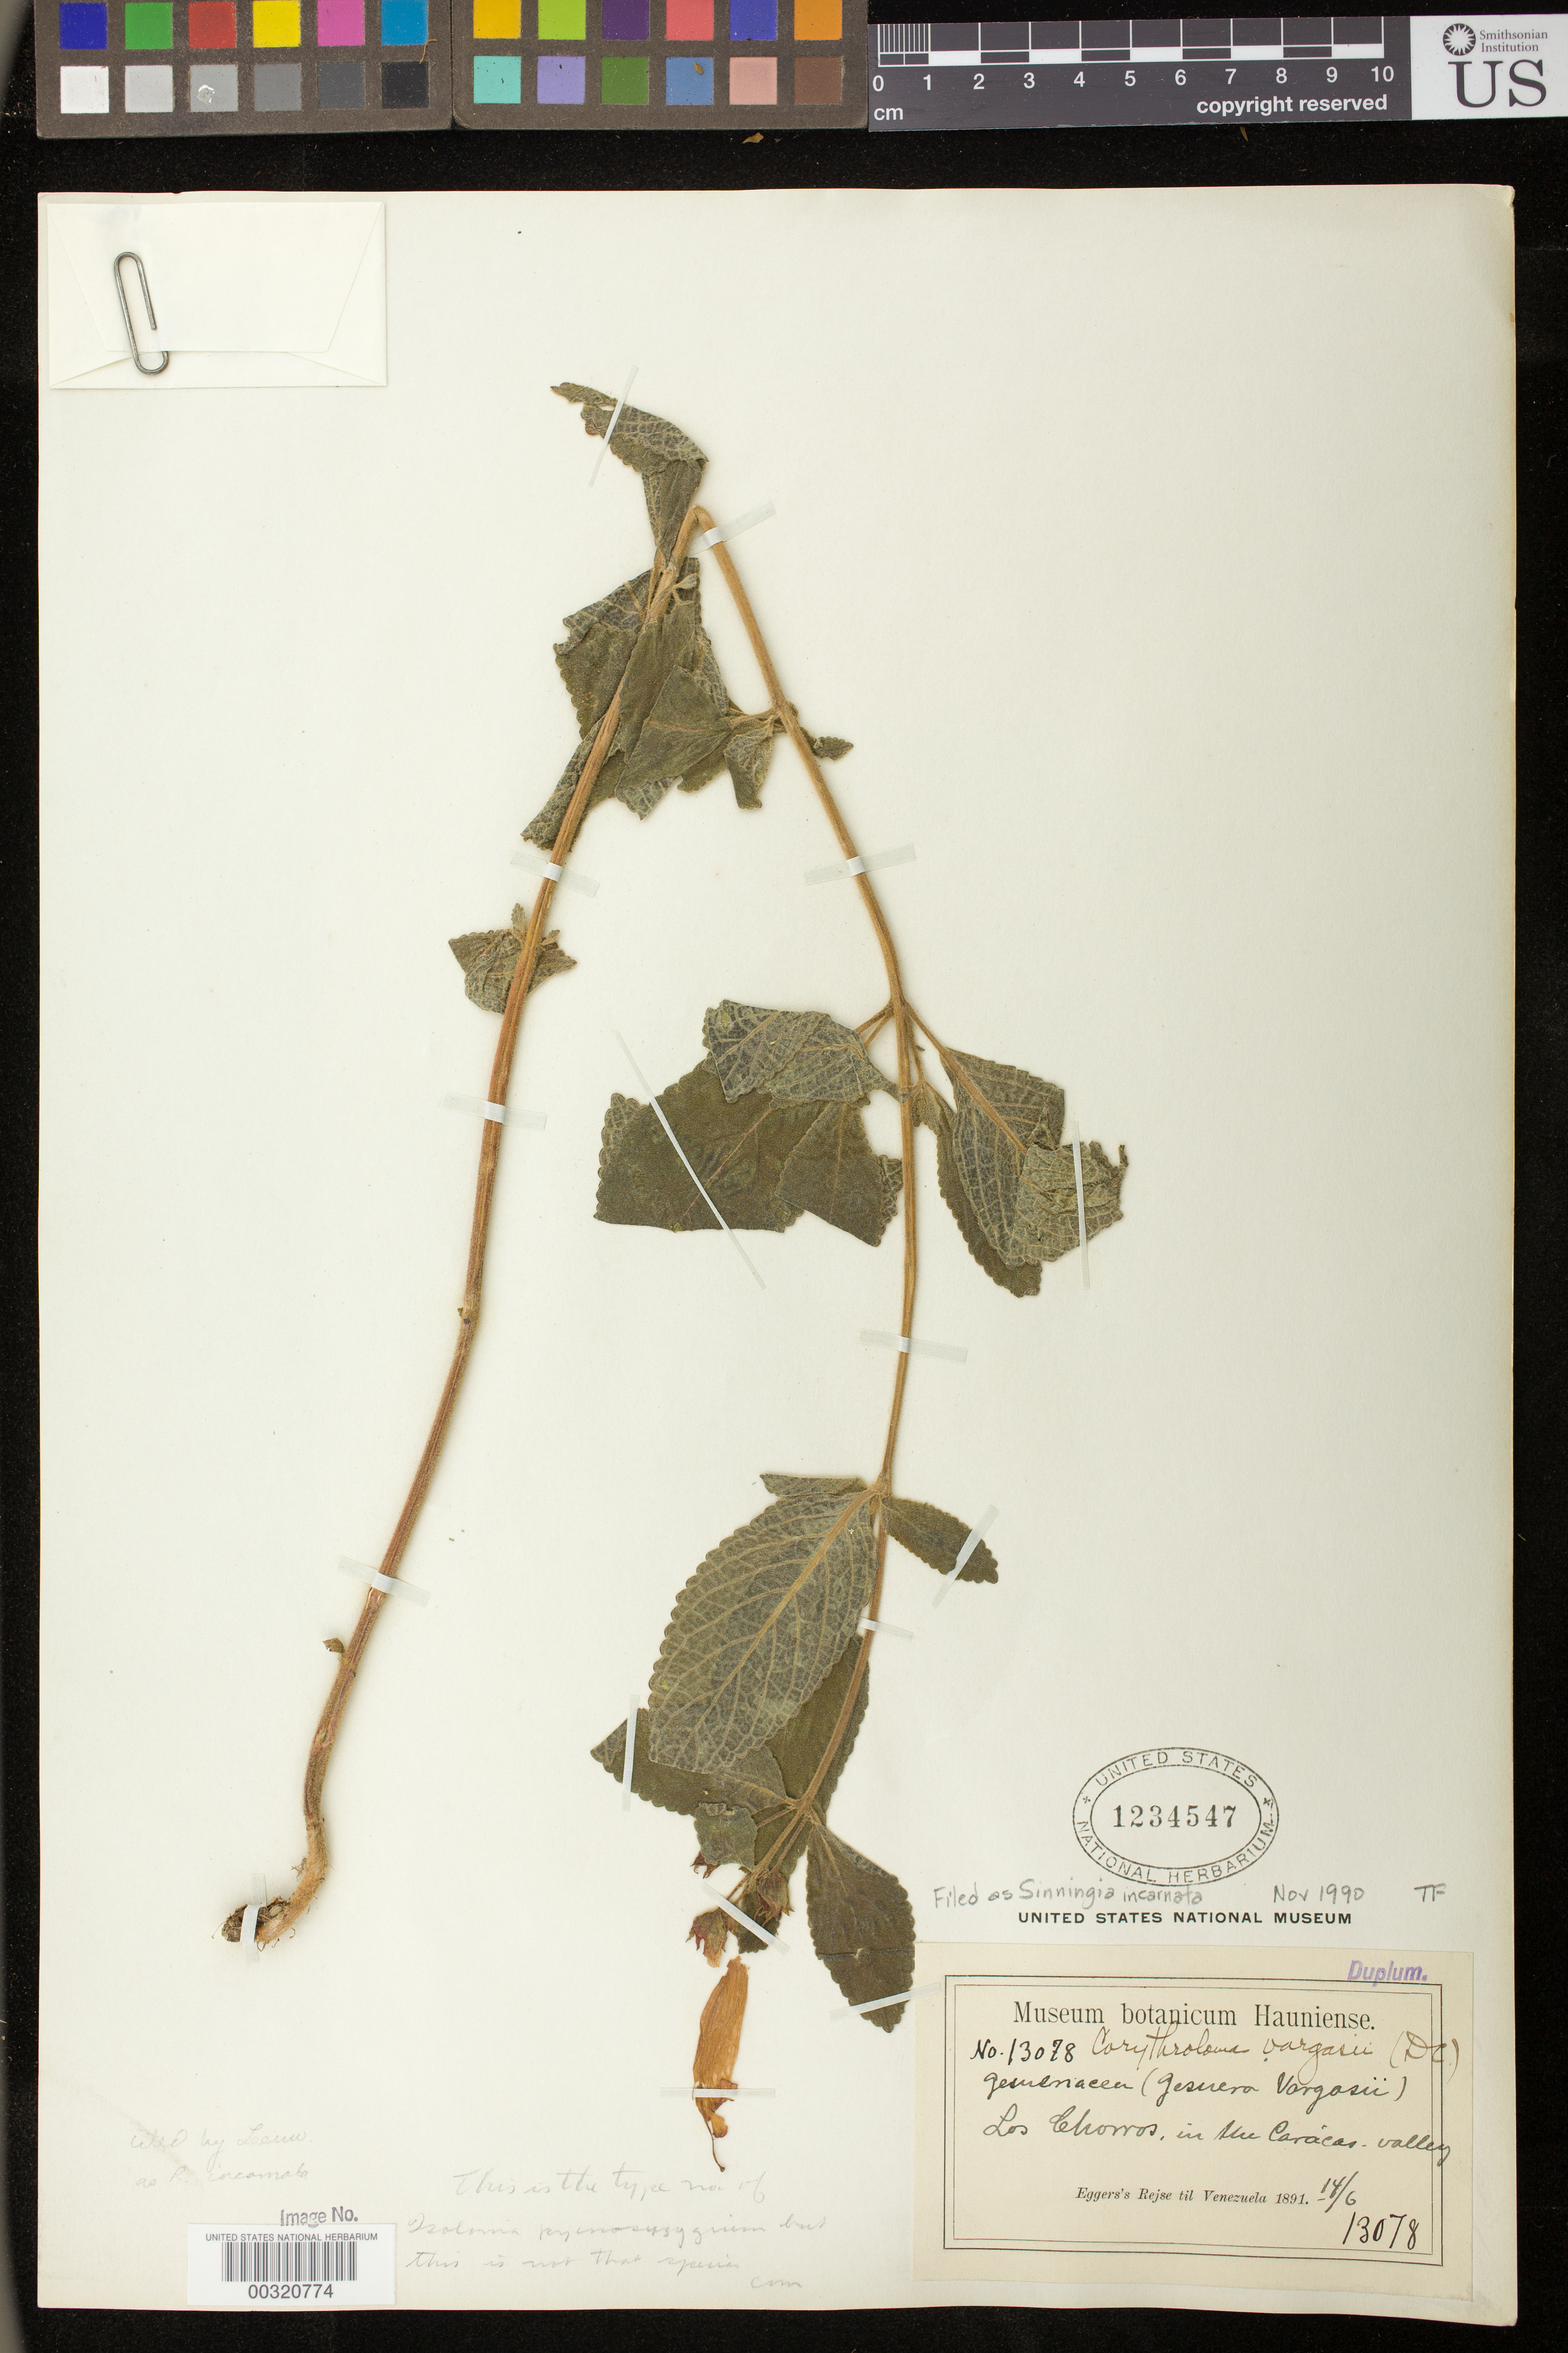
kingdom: Plantae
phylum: Tracheophyta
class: Magnoliopsida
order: Lamiales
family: Gesneriaceae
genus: Sinningia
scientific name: Sinningia incarnata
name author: (Aubl.) D.L. Denham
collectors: H. F. A. von Eggers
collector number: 13078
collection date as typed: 14 Jun 1891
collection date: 1891-06-14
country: Venezuela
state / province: Distrito Federal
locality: Los Chorros, in the Caracas Valley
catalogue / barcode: US 1234547